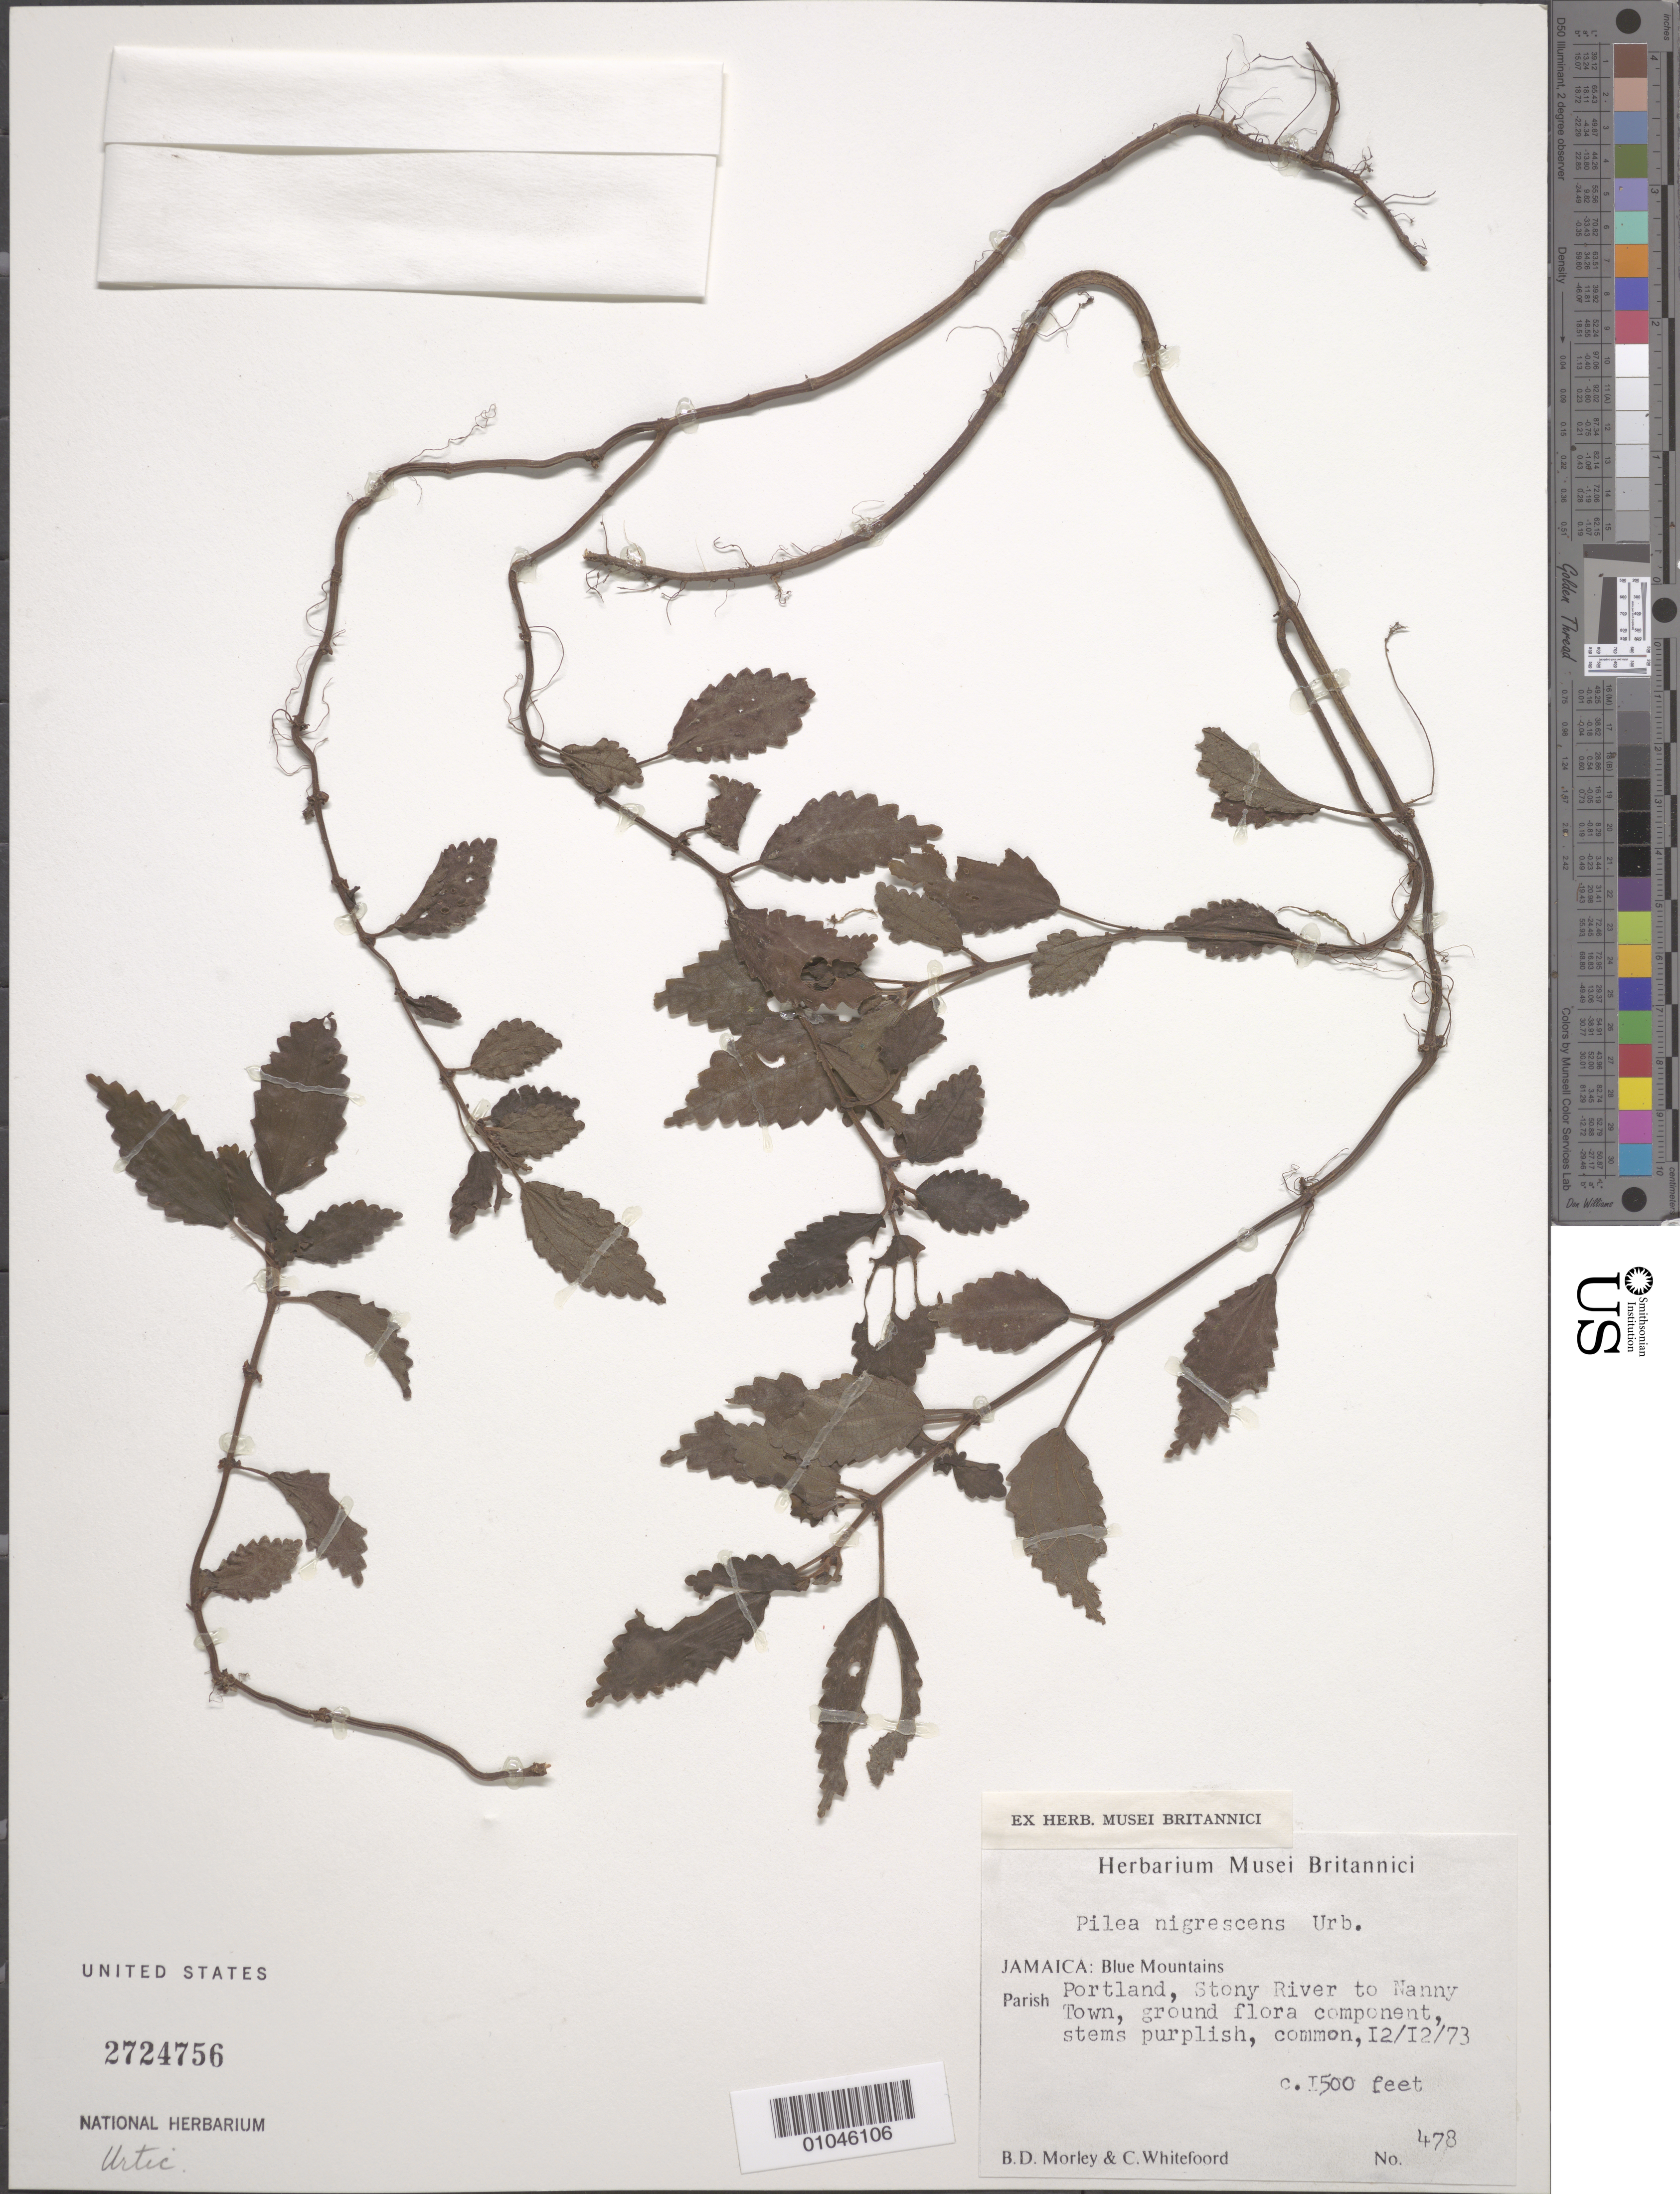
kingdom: Plantae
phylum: Tracheophyta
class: Magnoliopsida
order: Rosales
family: Urticaceae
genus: Pilea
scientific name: Pilea nigrescens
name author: Urb.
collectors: B. D. Morley & C. Whitefoord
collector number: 478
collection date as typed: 12 Dec 1973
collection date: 1973-12-12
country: Jamaica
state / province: Portland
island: Jamaica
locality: Stony River to Nanny Town, ground flora component, stems purplish, common.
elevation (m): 457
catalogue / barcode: US 2724756